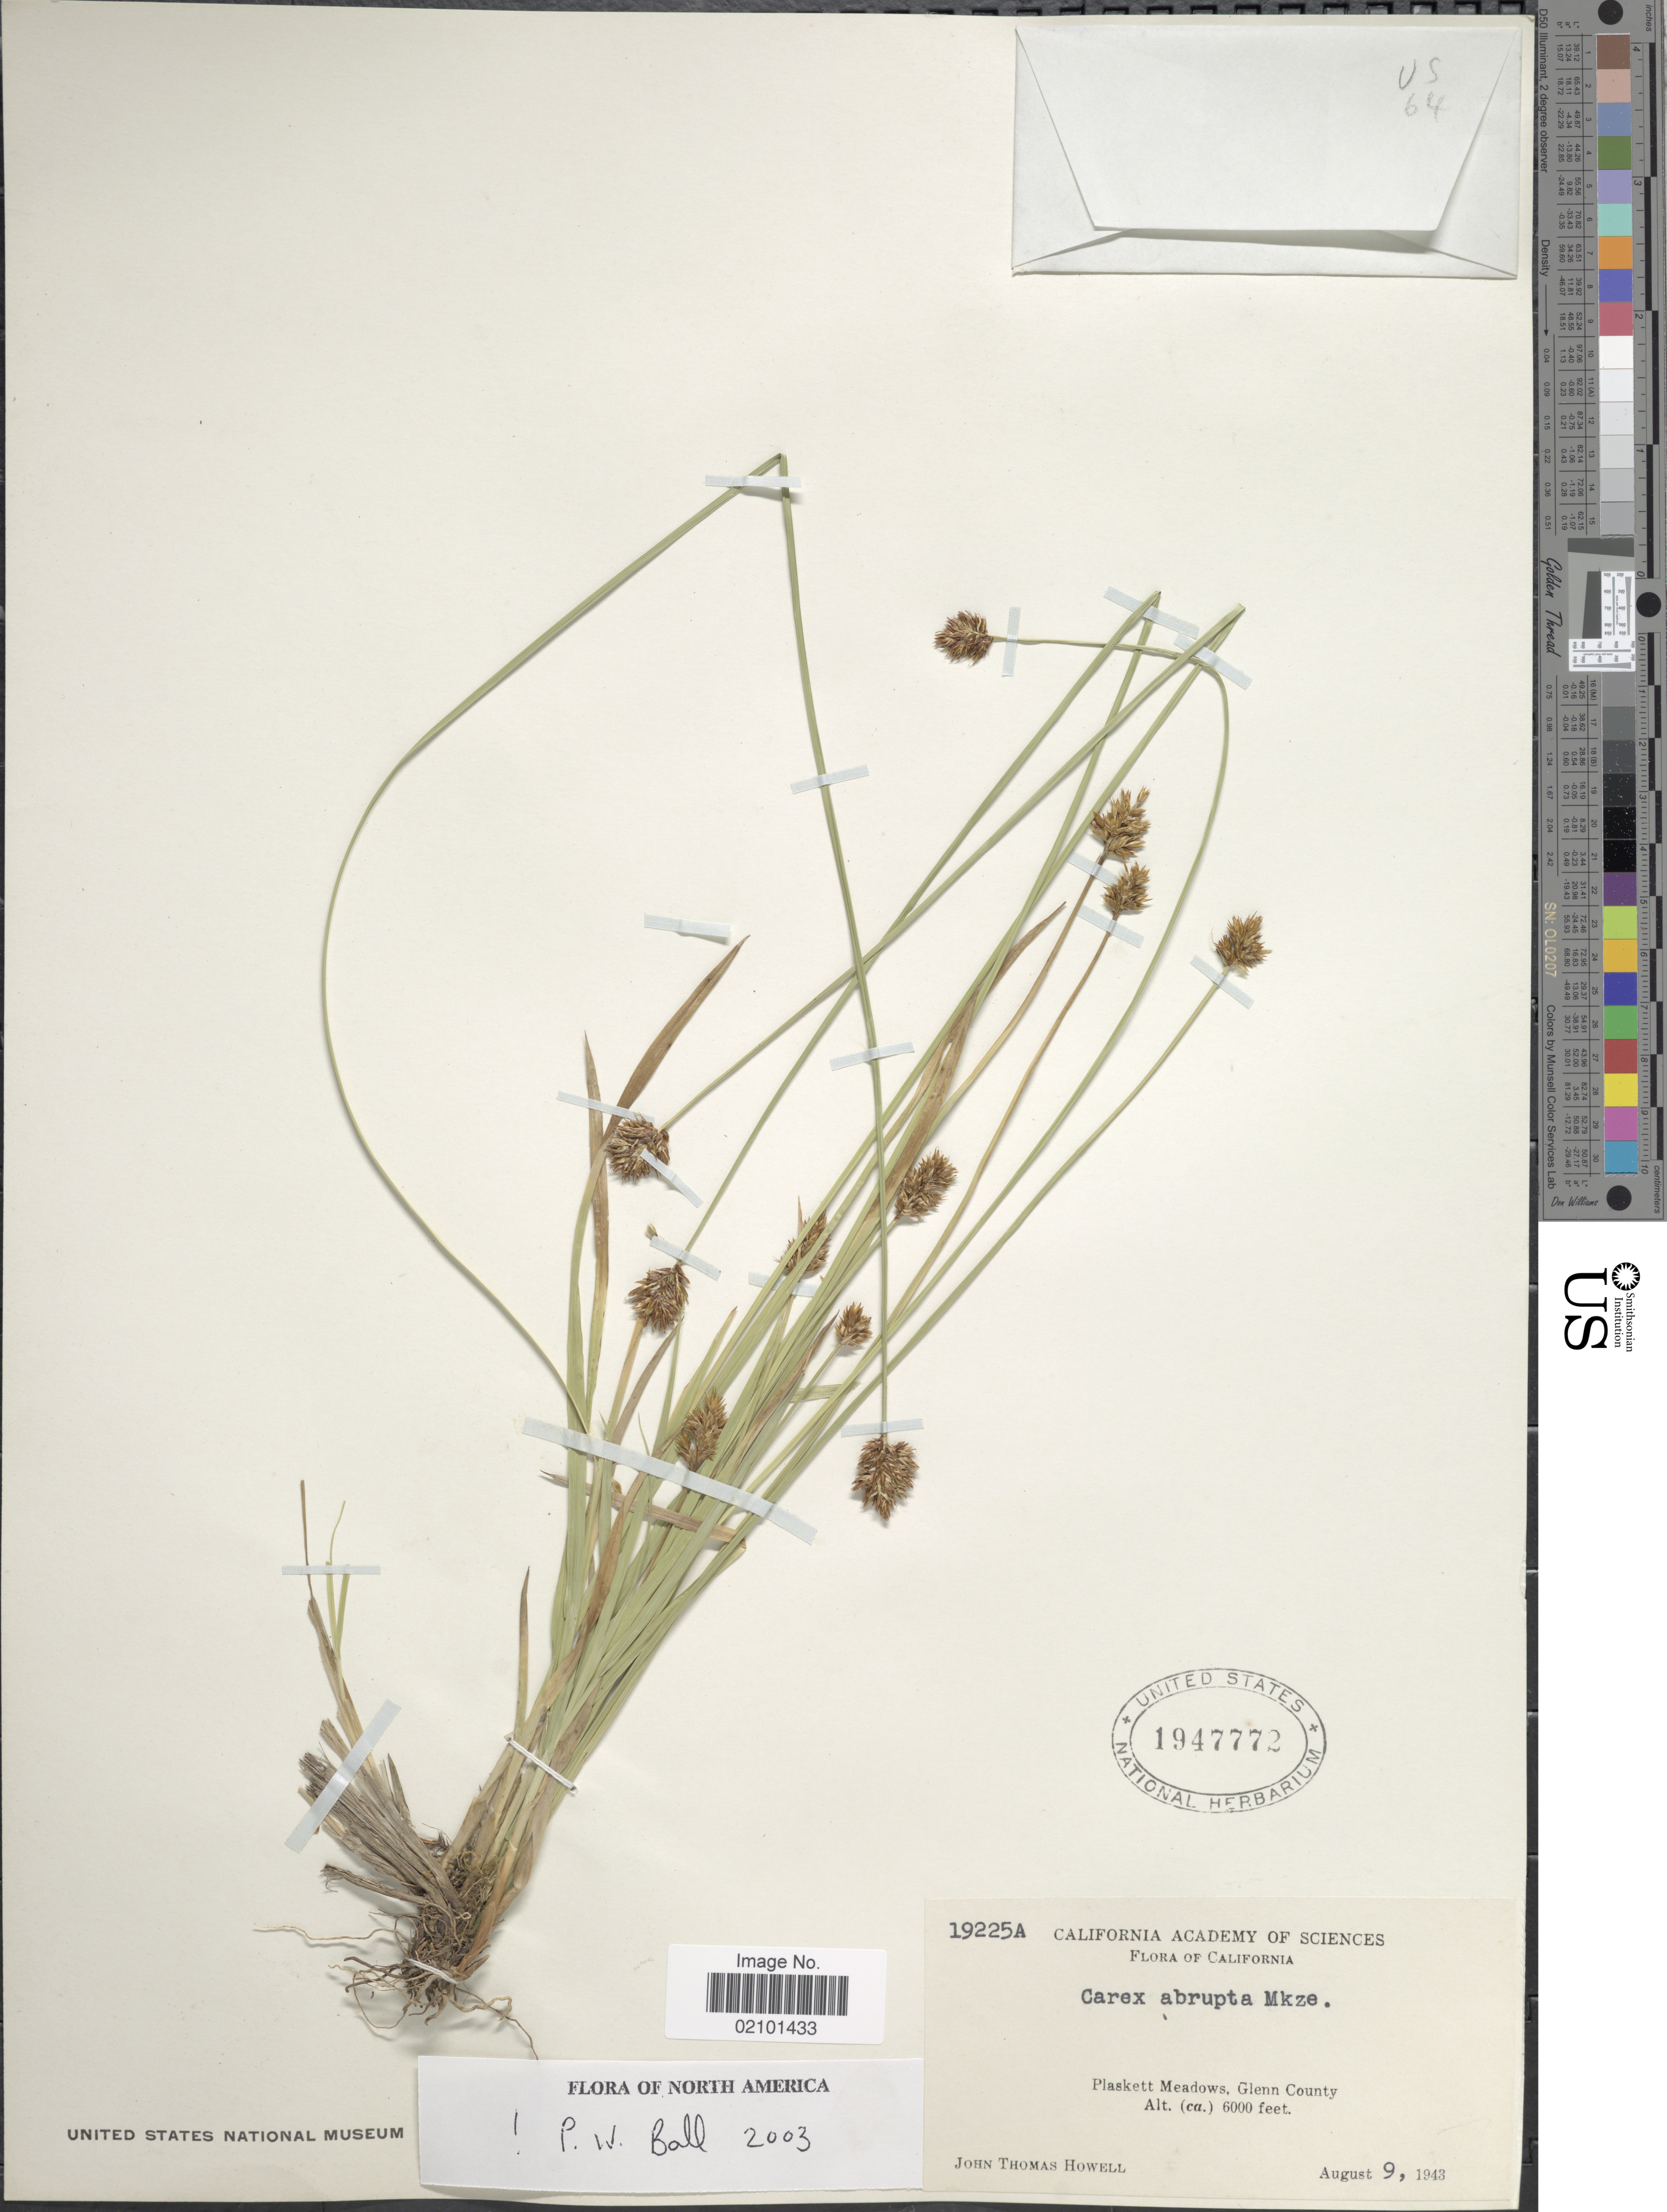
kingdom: Plantae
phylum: Tracheophyta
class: Liliopsida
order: Poales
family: Cyperaceae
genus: Carex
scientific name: Carex abrupta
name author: Mack.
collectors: J. T. Howell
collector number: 19225A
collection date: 1943-08-09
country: United States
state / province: California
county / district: Glenn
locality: Plaskett Meadows, Glenn County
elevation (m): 1829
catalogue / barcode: US 1947772